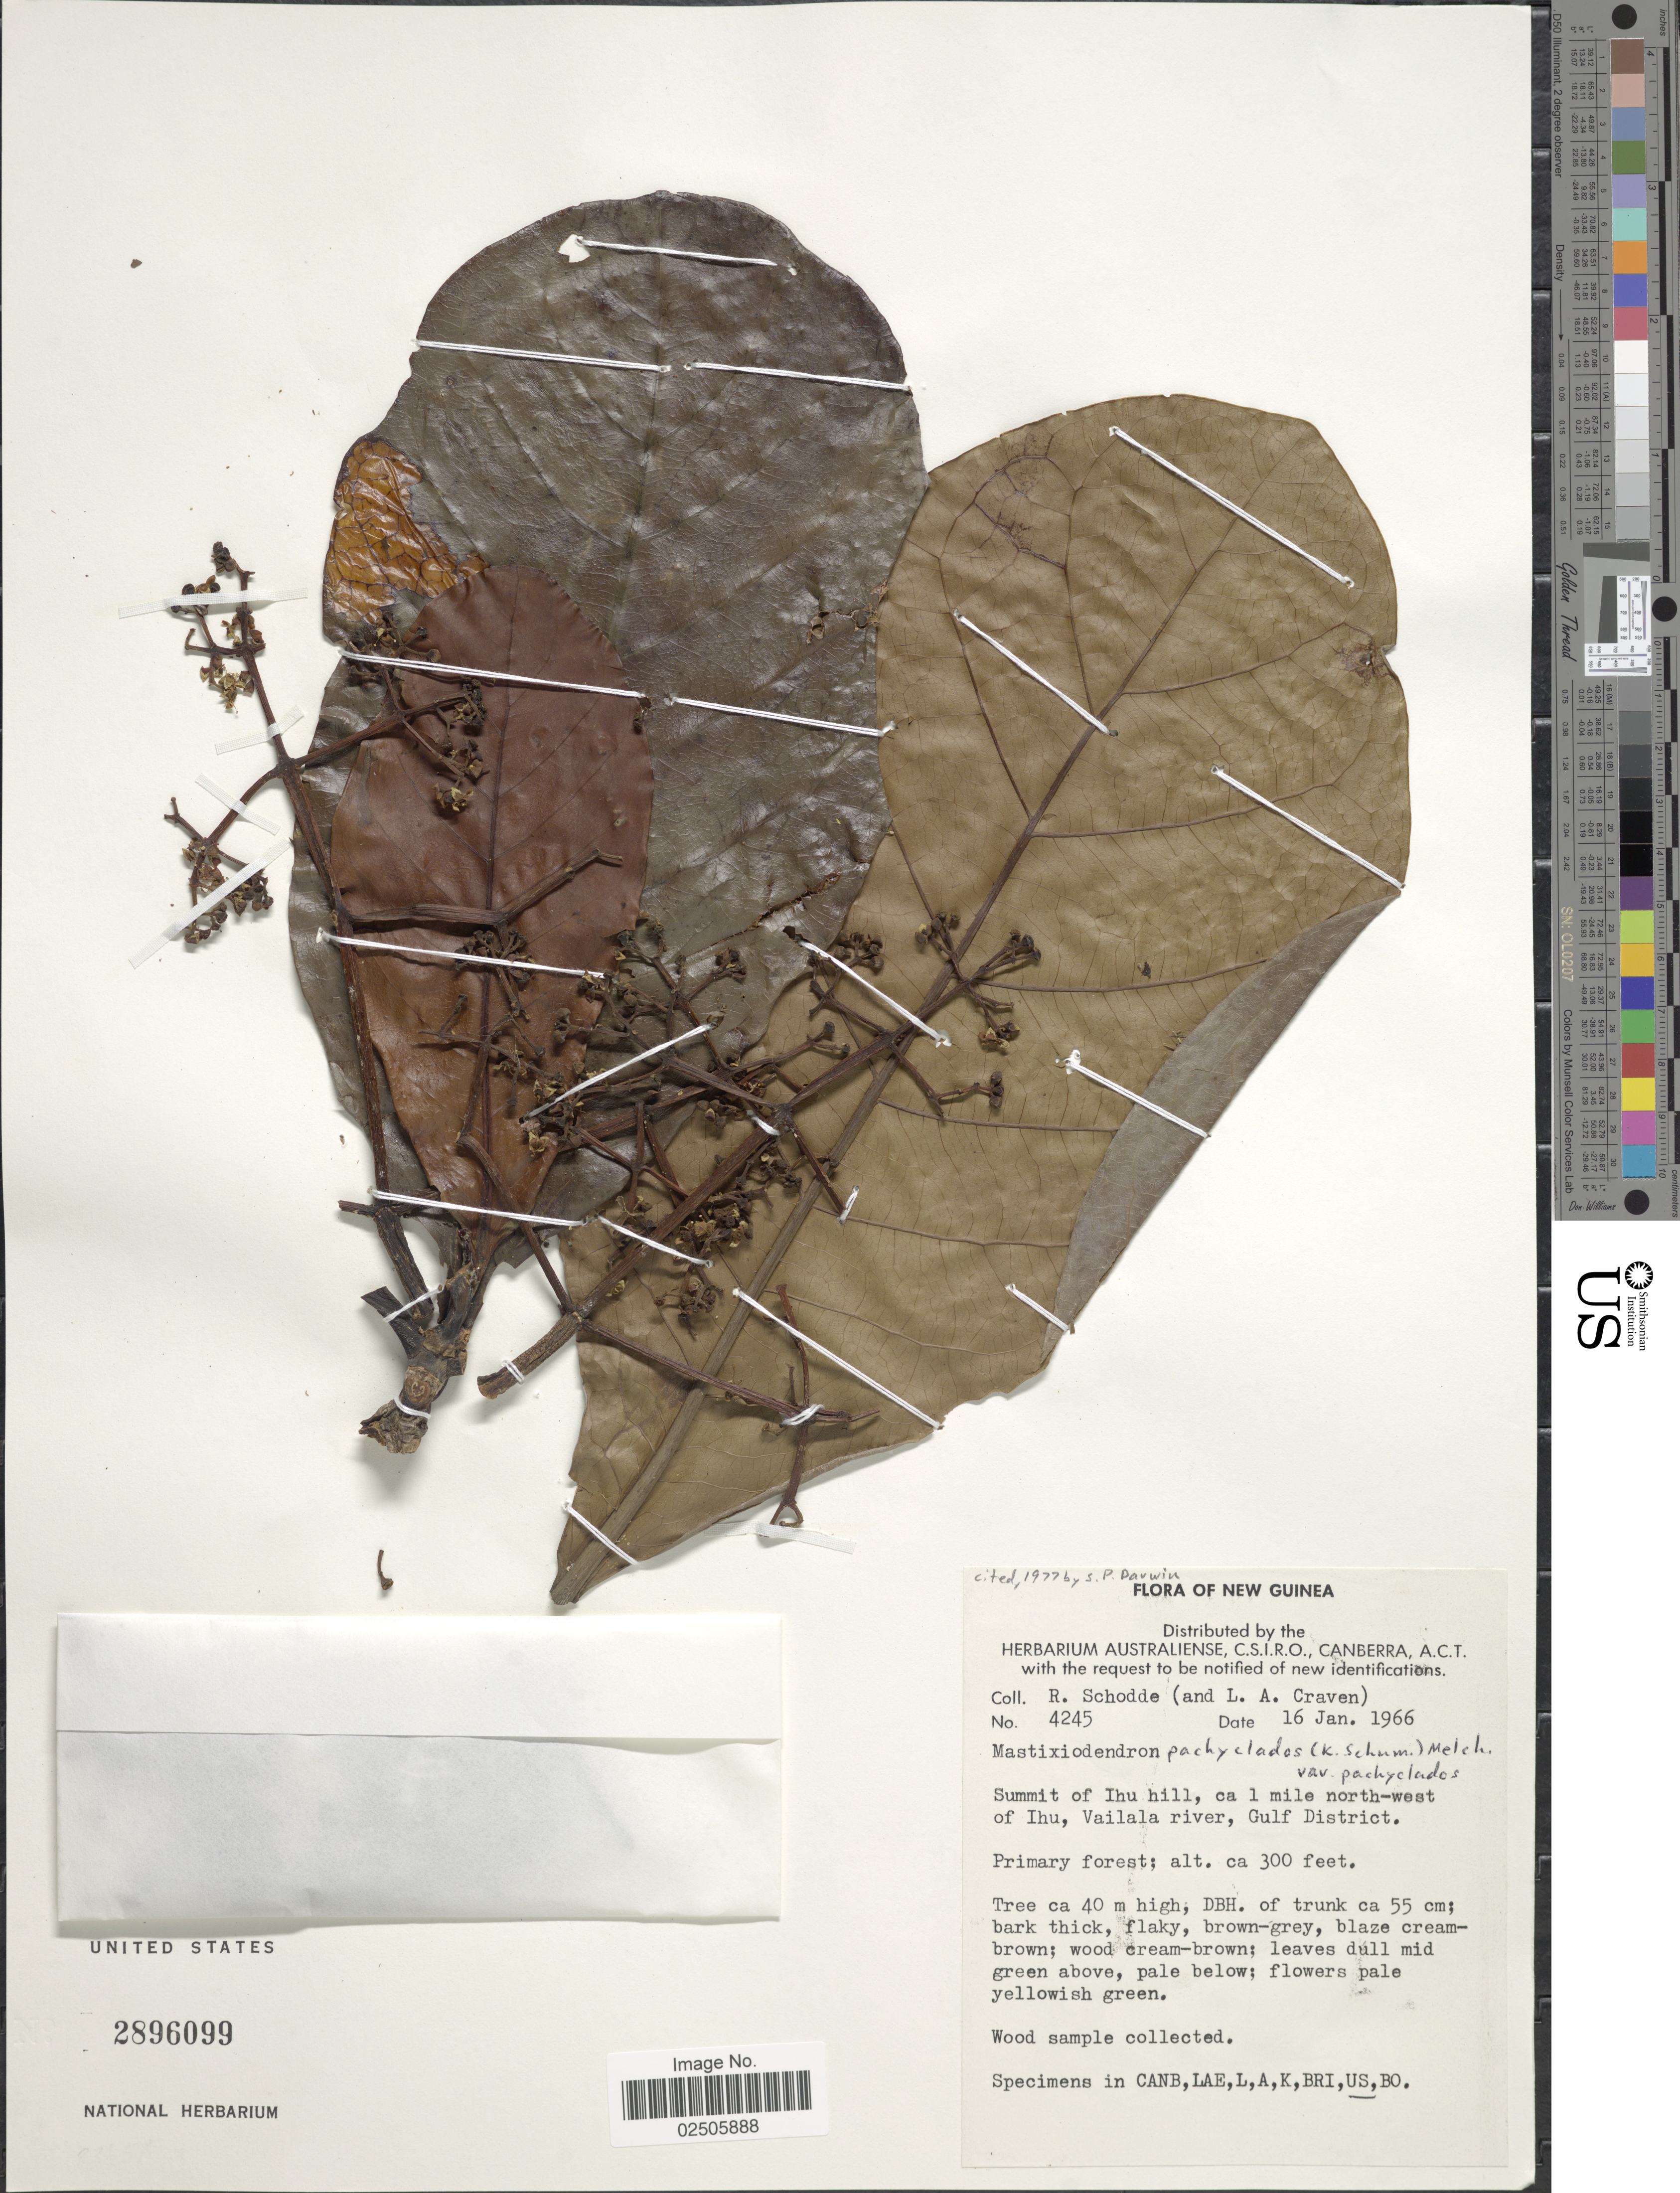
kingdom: Plantae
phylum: Tracheophyta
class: Magnoliopsida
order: Gentianales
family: Rubiaceae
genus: Mastixiodendron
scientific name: Mastixiodendron pachyclados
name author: Melch.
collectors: R. Schodde & L. A. Craven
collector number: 4245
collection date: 1966-01-16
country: Papua New Guinea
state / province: Gulf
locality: New Guinea, Summit of Ihu hill, ca. 1 mile north west of Ihu, Vailala river, Gulf District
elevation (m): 91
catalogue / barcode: US 2896099